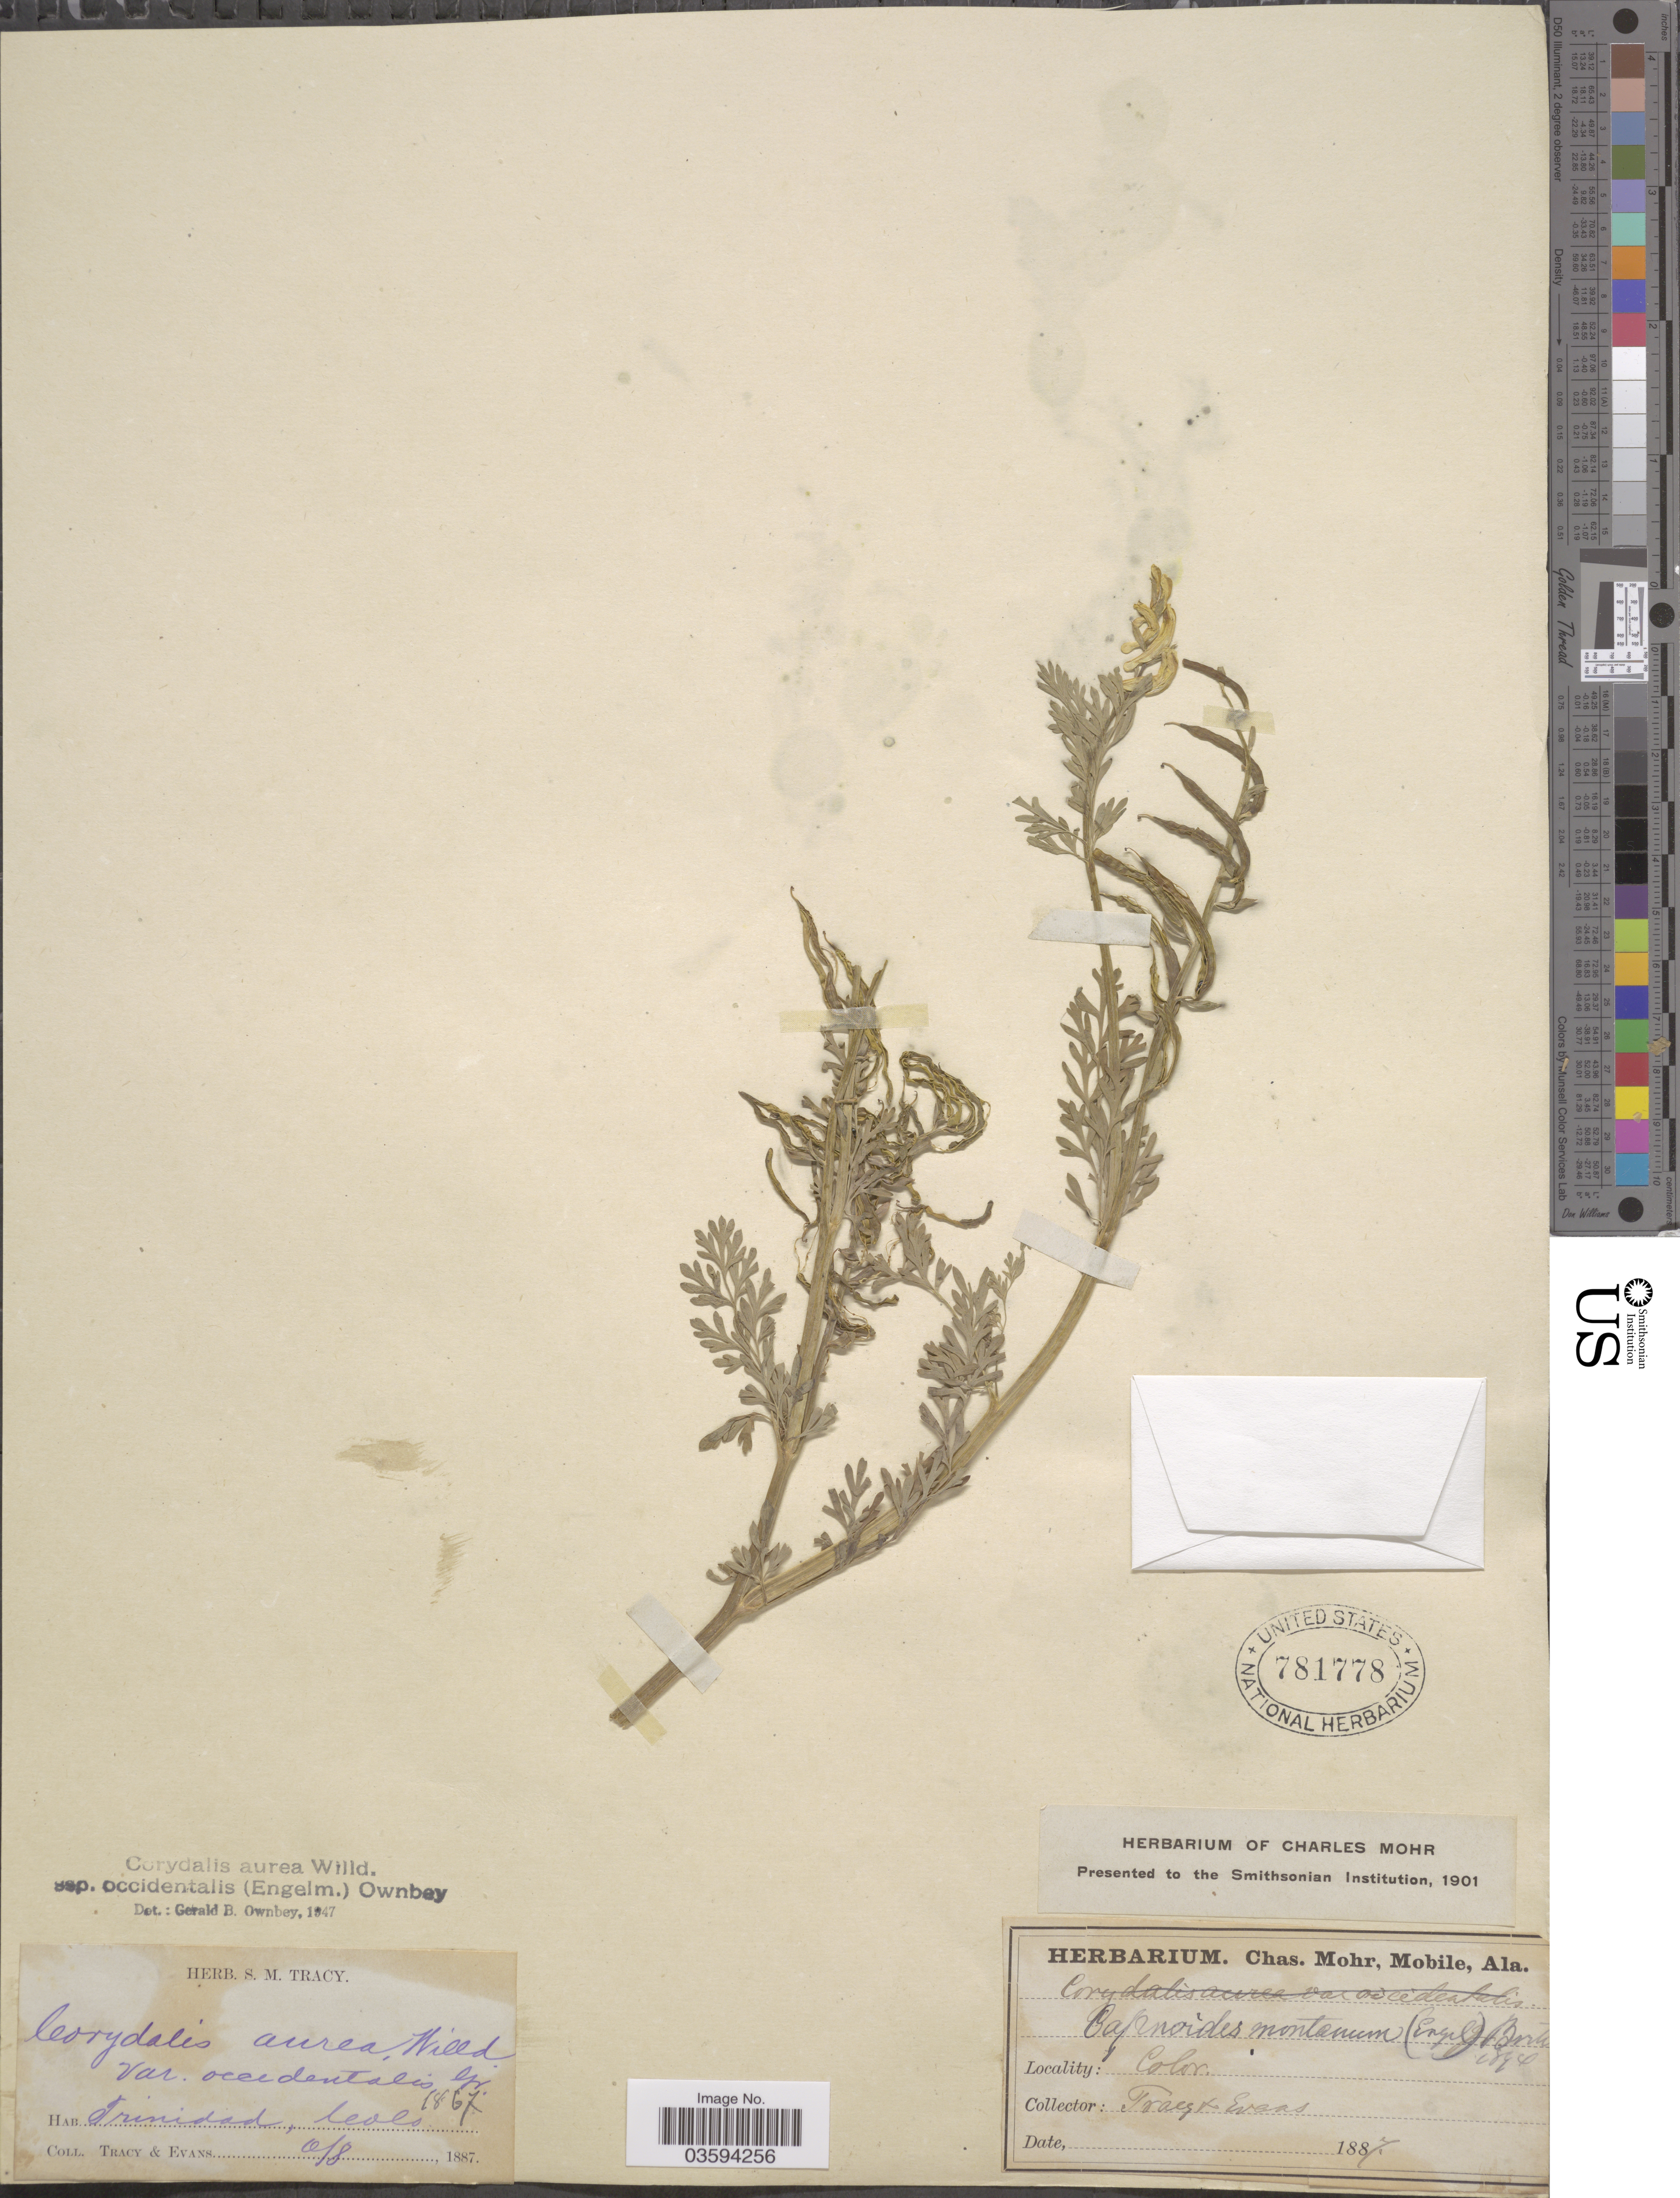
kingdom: Plantae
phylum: Tracheophyta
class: Magnoliopsida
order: Ranunculales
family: Papaveraceae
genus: Corydalis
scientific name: Corydalis aurea subsp. occidentalis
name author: Willd.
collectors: S. M. Tracy & -- Evans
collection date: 1887-06-08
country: United States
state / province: Colorado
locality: Trinidad.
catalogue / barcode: US 781778